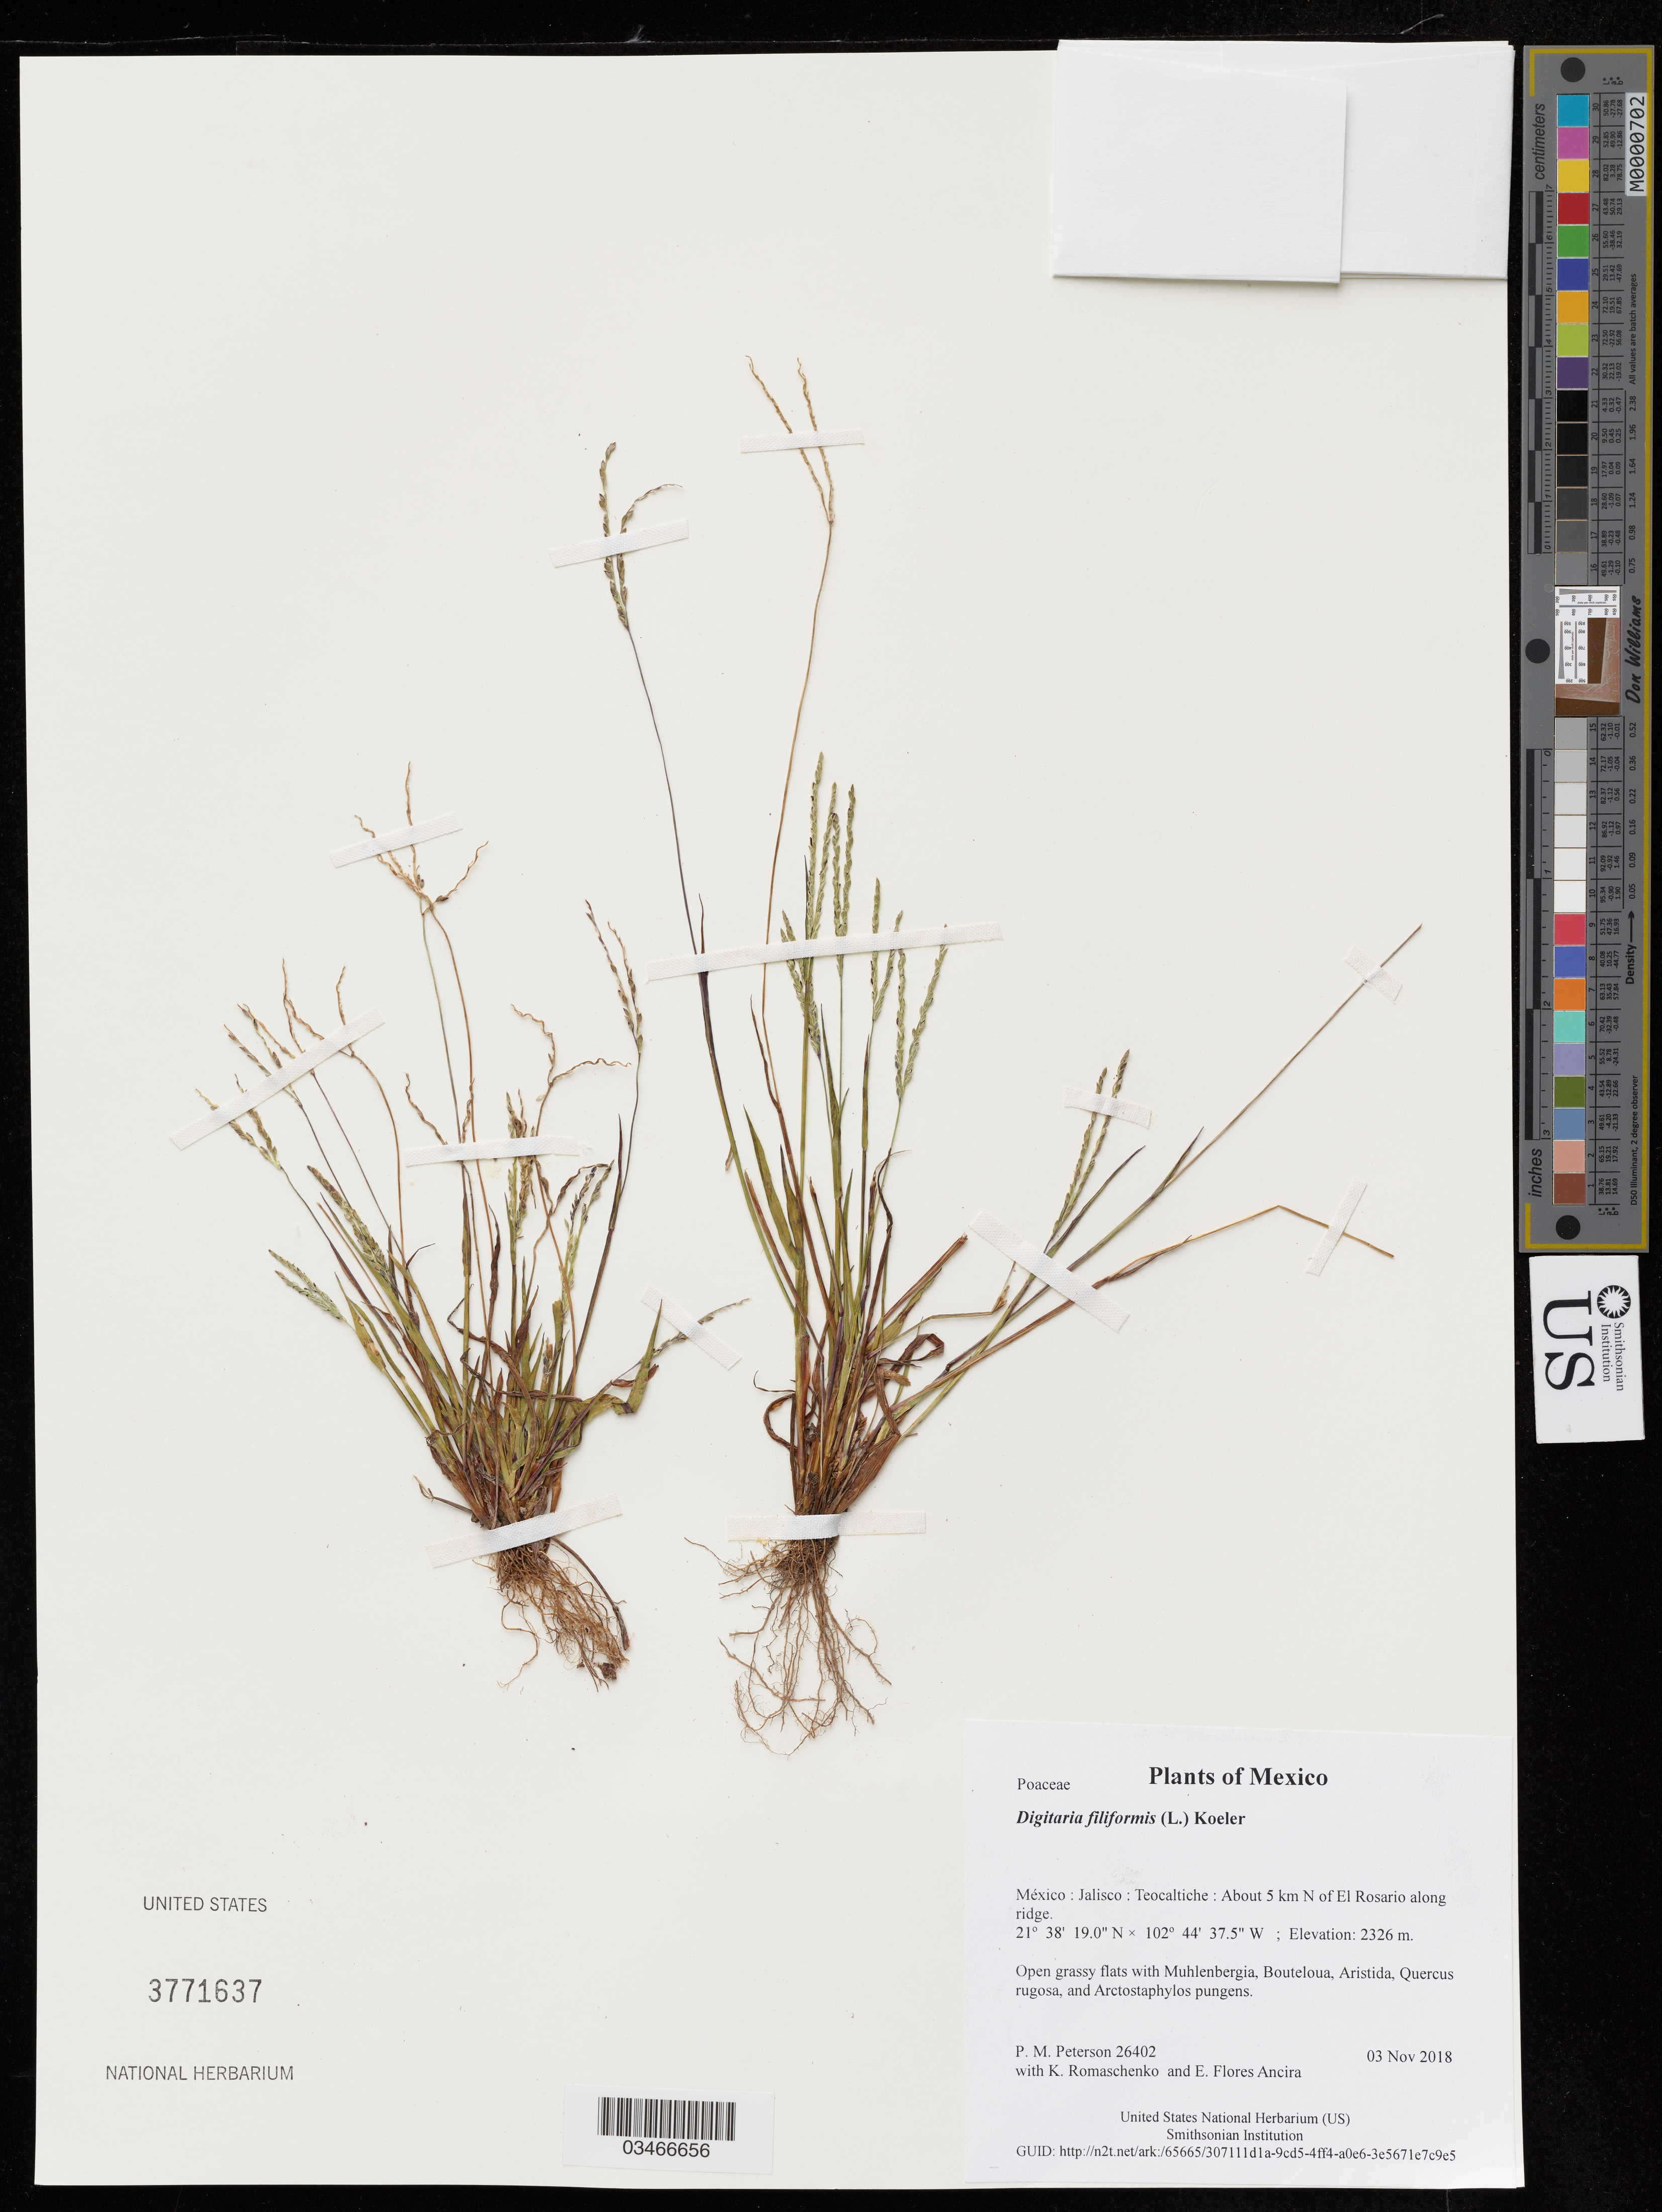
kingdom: Plantae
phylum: Tracheophyta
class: Liliopsida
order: Poales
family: Poaceae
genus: Digitaria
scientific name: Digitaria filiformis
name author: (L.) Koeler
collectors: P. M. Peterson, K. Romaschenko & E. Flores Ancira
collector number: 26402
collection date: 2018-11-03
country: México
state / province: Jalisco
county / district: Teocaltiche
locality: About 5 km N of El Rosario along ridge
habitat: Open grassy flats with Muhlenbergia, Bouteloua, Aristida, Quercus rugosa, and Arctostaphylos pungens.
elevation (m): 2326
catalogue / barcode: US 3771637